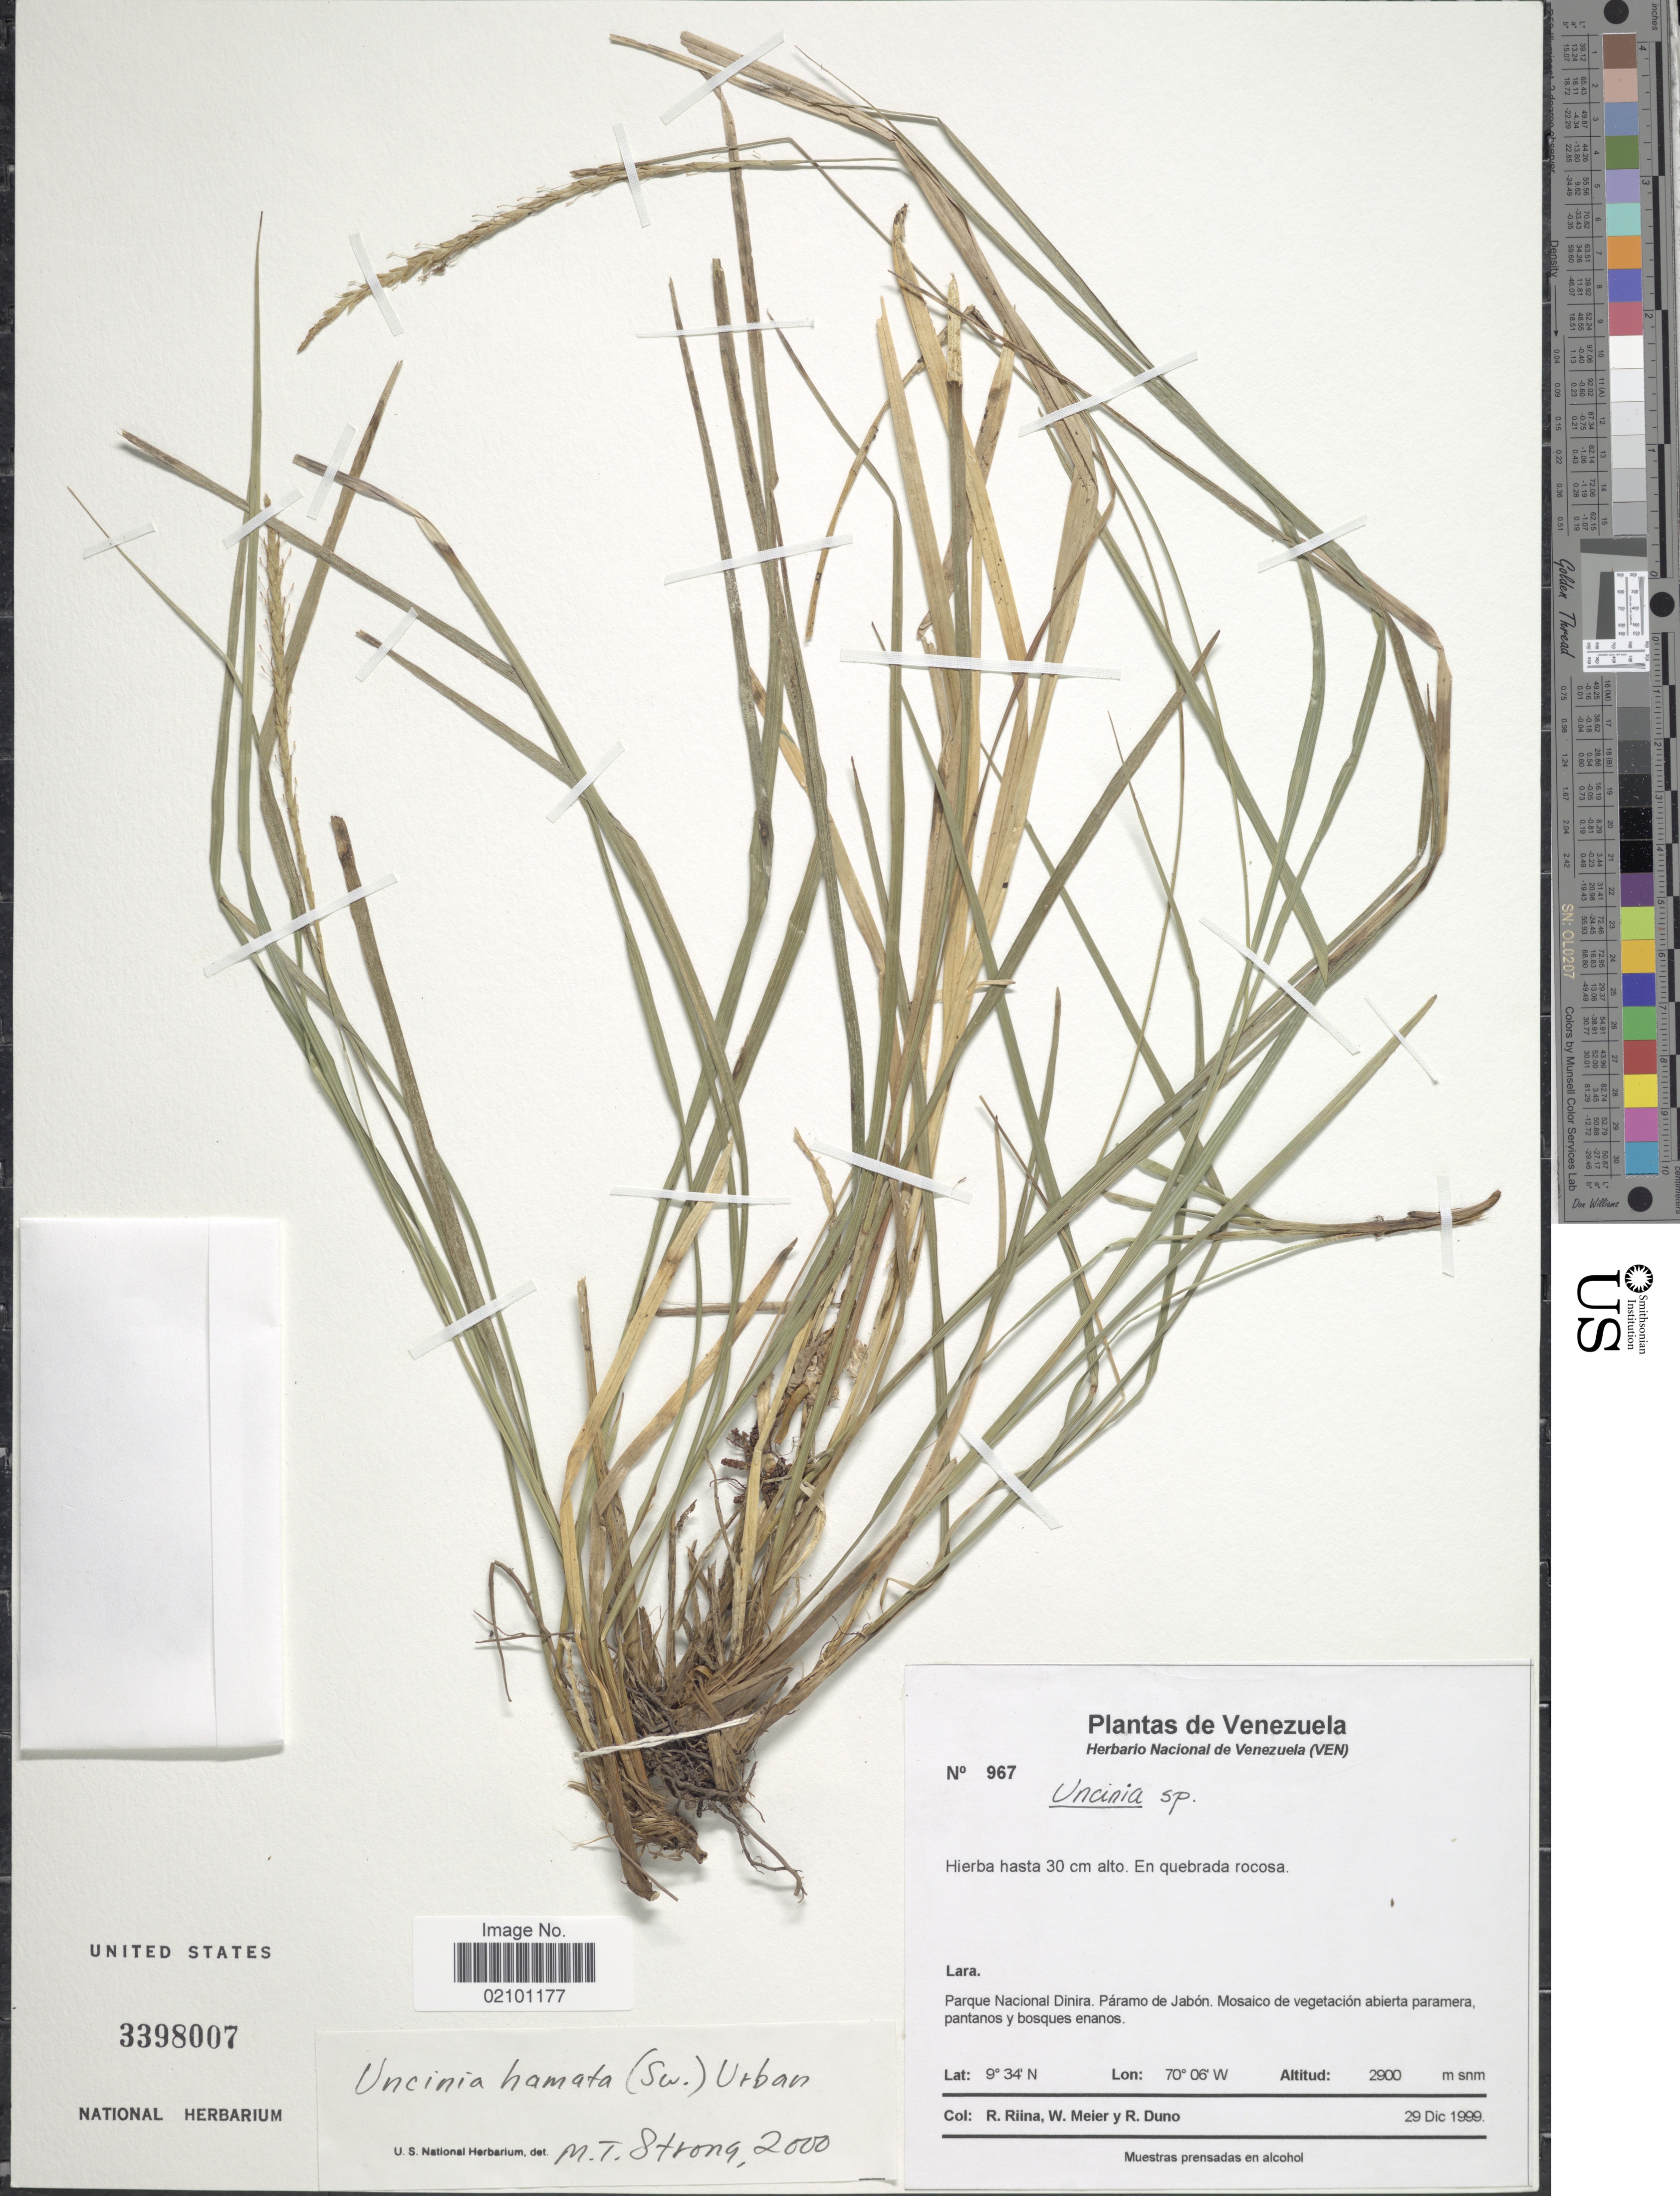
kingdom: Plantae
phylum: Tracheophyta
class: Liliopsida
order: Poales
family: Cyperaceae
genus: Carex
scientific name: Carex hamata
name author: Sw.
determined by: Strong, M. T., (US), Smithsonian Institution - National Museum of Natural History (UNITED STATES)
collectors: R. Riina, W. Meier & R. Duno de Stefano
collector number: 967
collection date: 1999-12-29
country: Venezuela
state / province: Lara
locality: Parque Nacional Dinira, Paramo de Jabon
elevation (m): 2900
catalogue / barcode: US 3398007